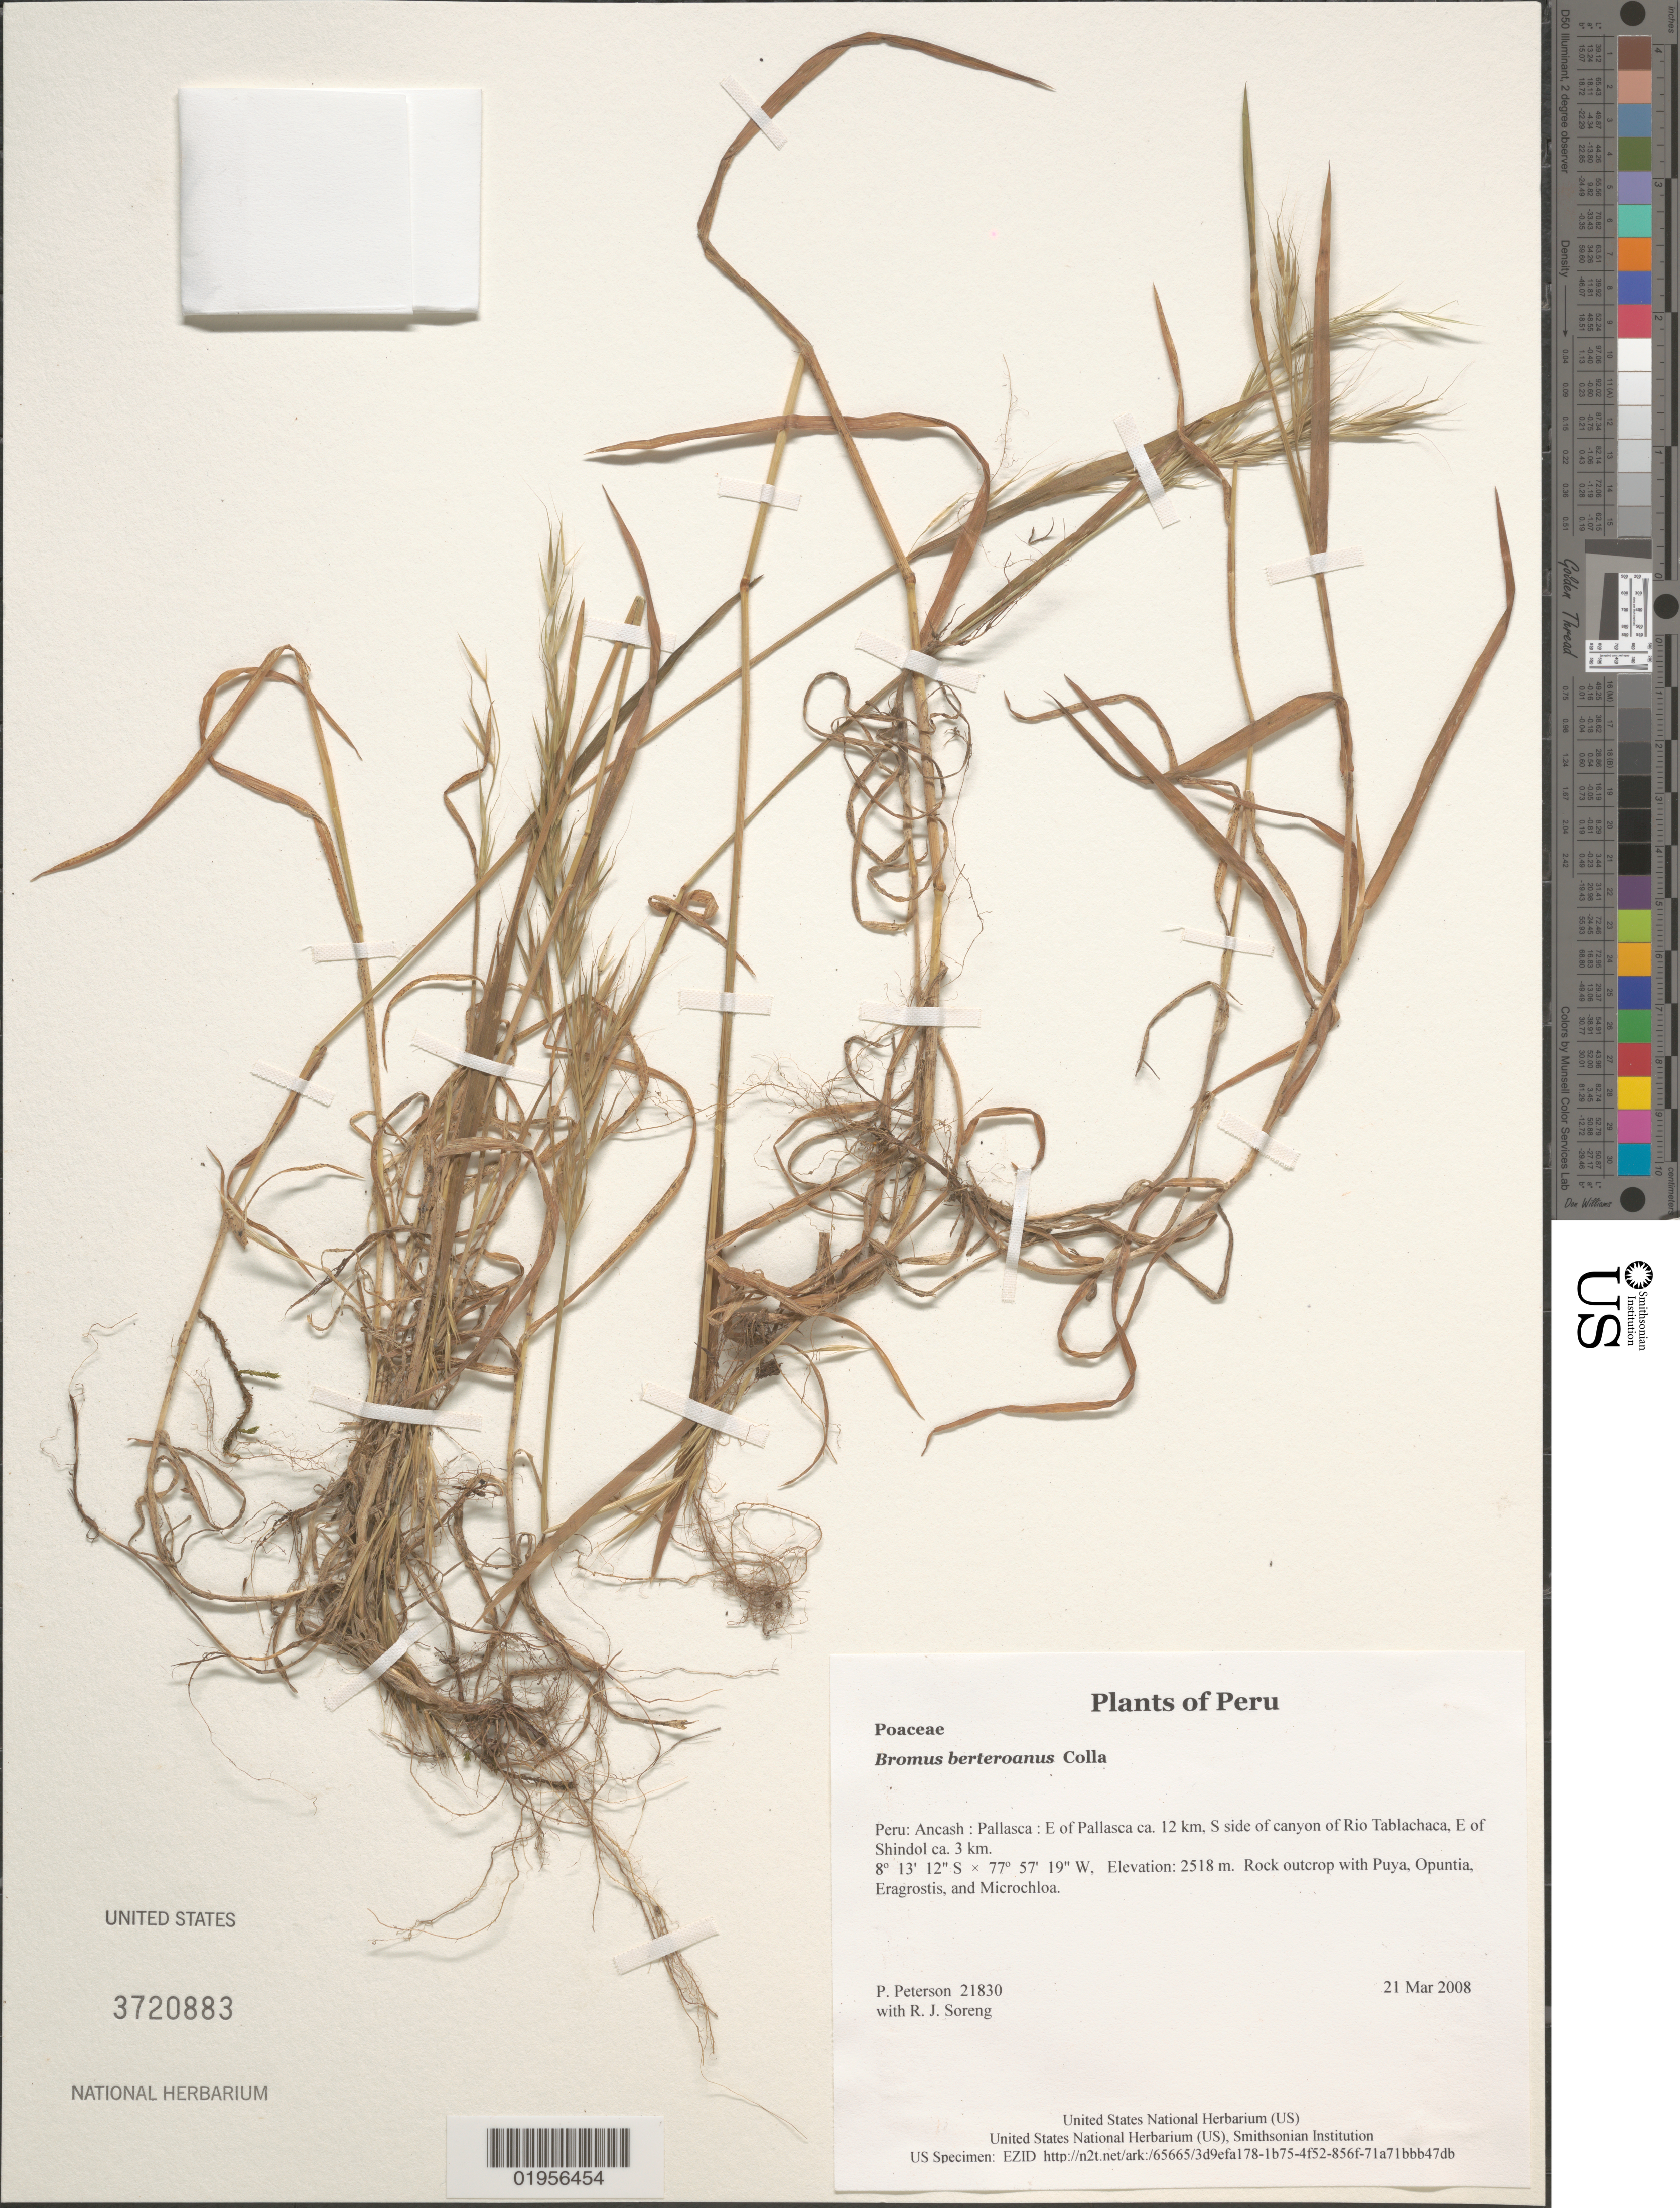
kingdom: Plantae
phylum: Tracheophyta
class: Liliopsida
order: Poales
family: Poaceae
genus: Bromus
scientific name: Bromus berteroanus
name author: Colla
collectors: P. M. Peterson & R. J. Soreng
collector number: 21830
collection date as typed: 21 Mar 2008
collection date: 2008-03-21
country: Peru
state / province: Ancash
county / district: Pallasca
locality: E of Pallasca ca. 12 km, S side of canyon of Rio Tablachaca, E of Shindol ca. 3 km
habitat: Rock outcrop with Puya, Opuntia, Eragrostis, and Microchloa.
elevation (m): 2518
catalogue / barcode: US 3720883